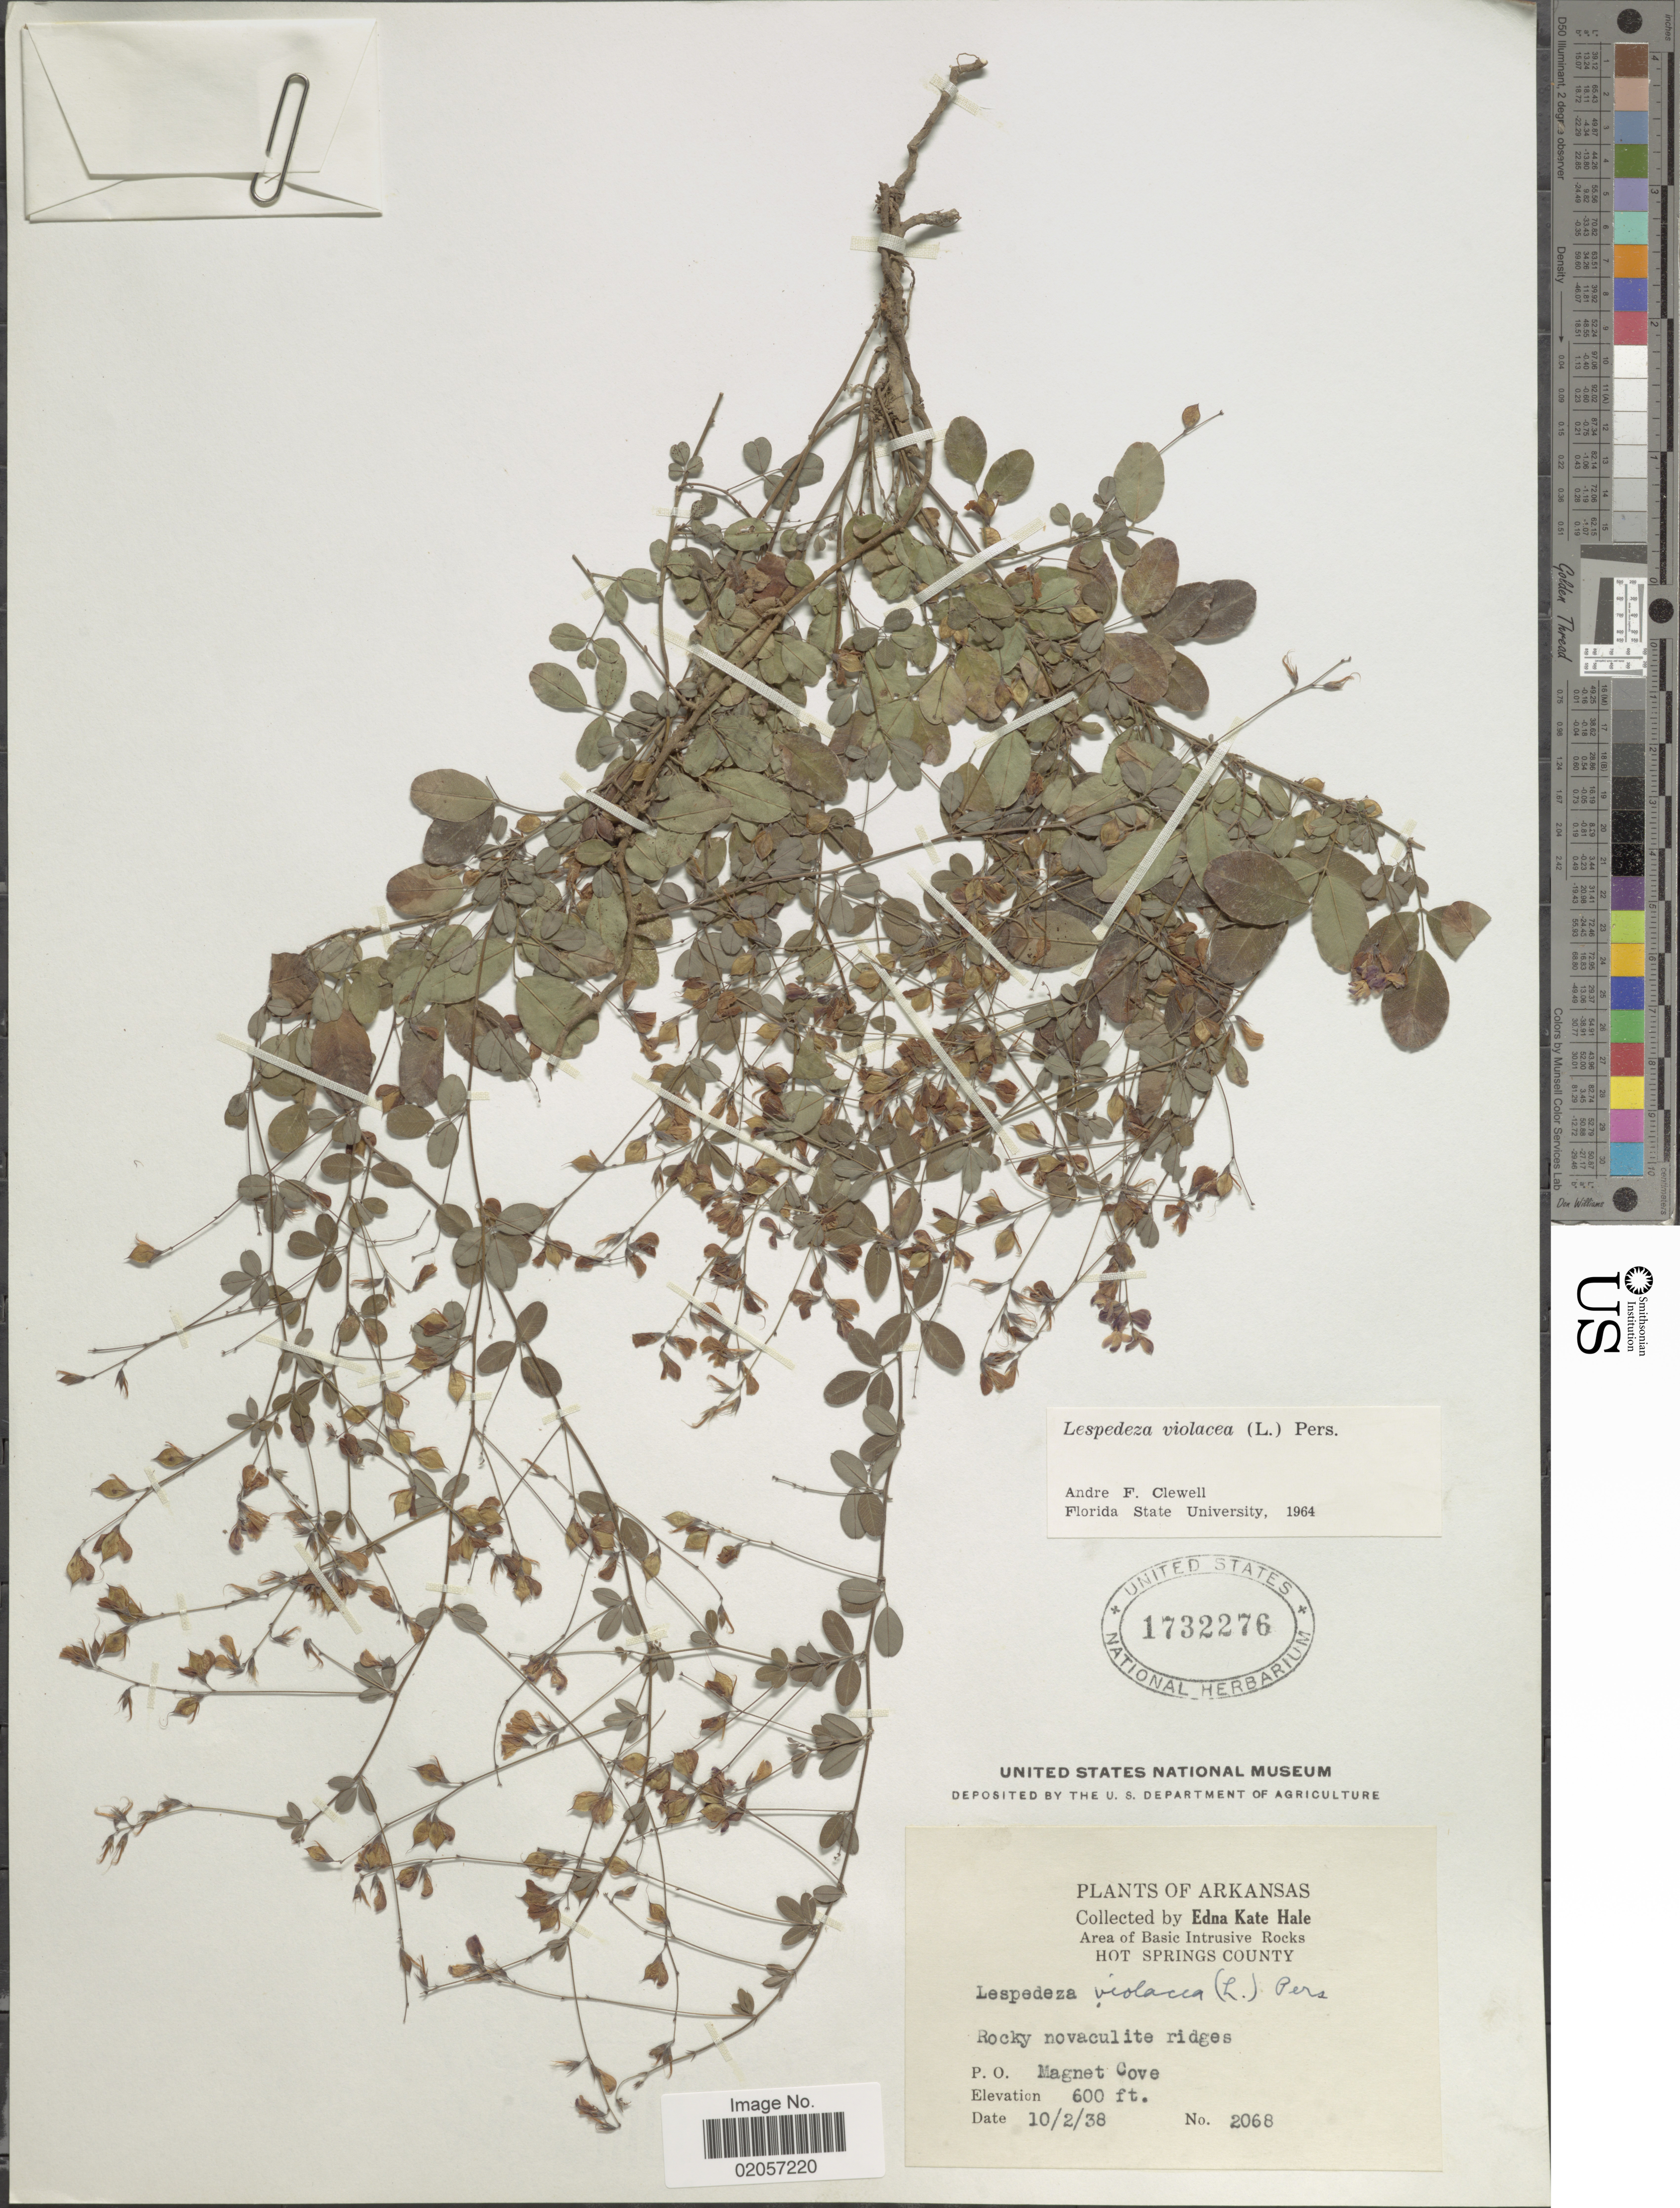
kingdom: Plantae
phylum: Tracheophyta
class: Magnoliopsida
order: Fabales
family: Fabaceae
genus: Lespedeza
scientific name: Lespedeza violacea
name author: (L.) Pers.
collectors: E. K. Hale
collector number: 2068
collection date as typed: Transcribed d/m/y: 2/10/38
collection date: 1938-10-02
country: United States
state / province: Arkansas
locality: Arkansas, Area of Basic Intrusive Rocks, Hot Springs County. Magnet Cove.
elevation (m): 183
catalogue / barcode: US 1732276